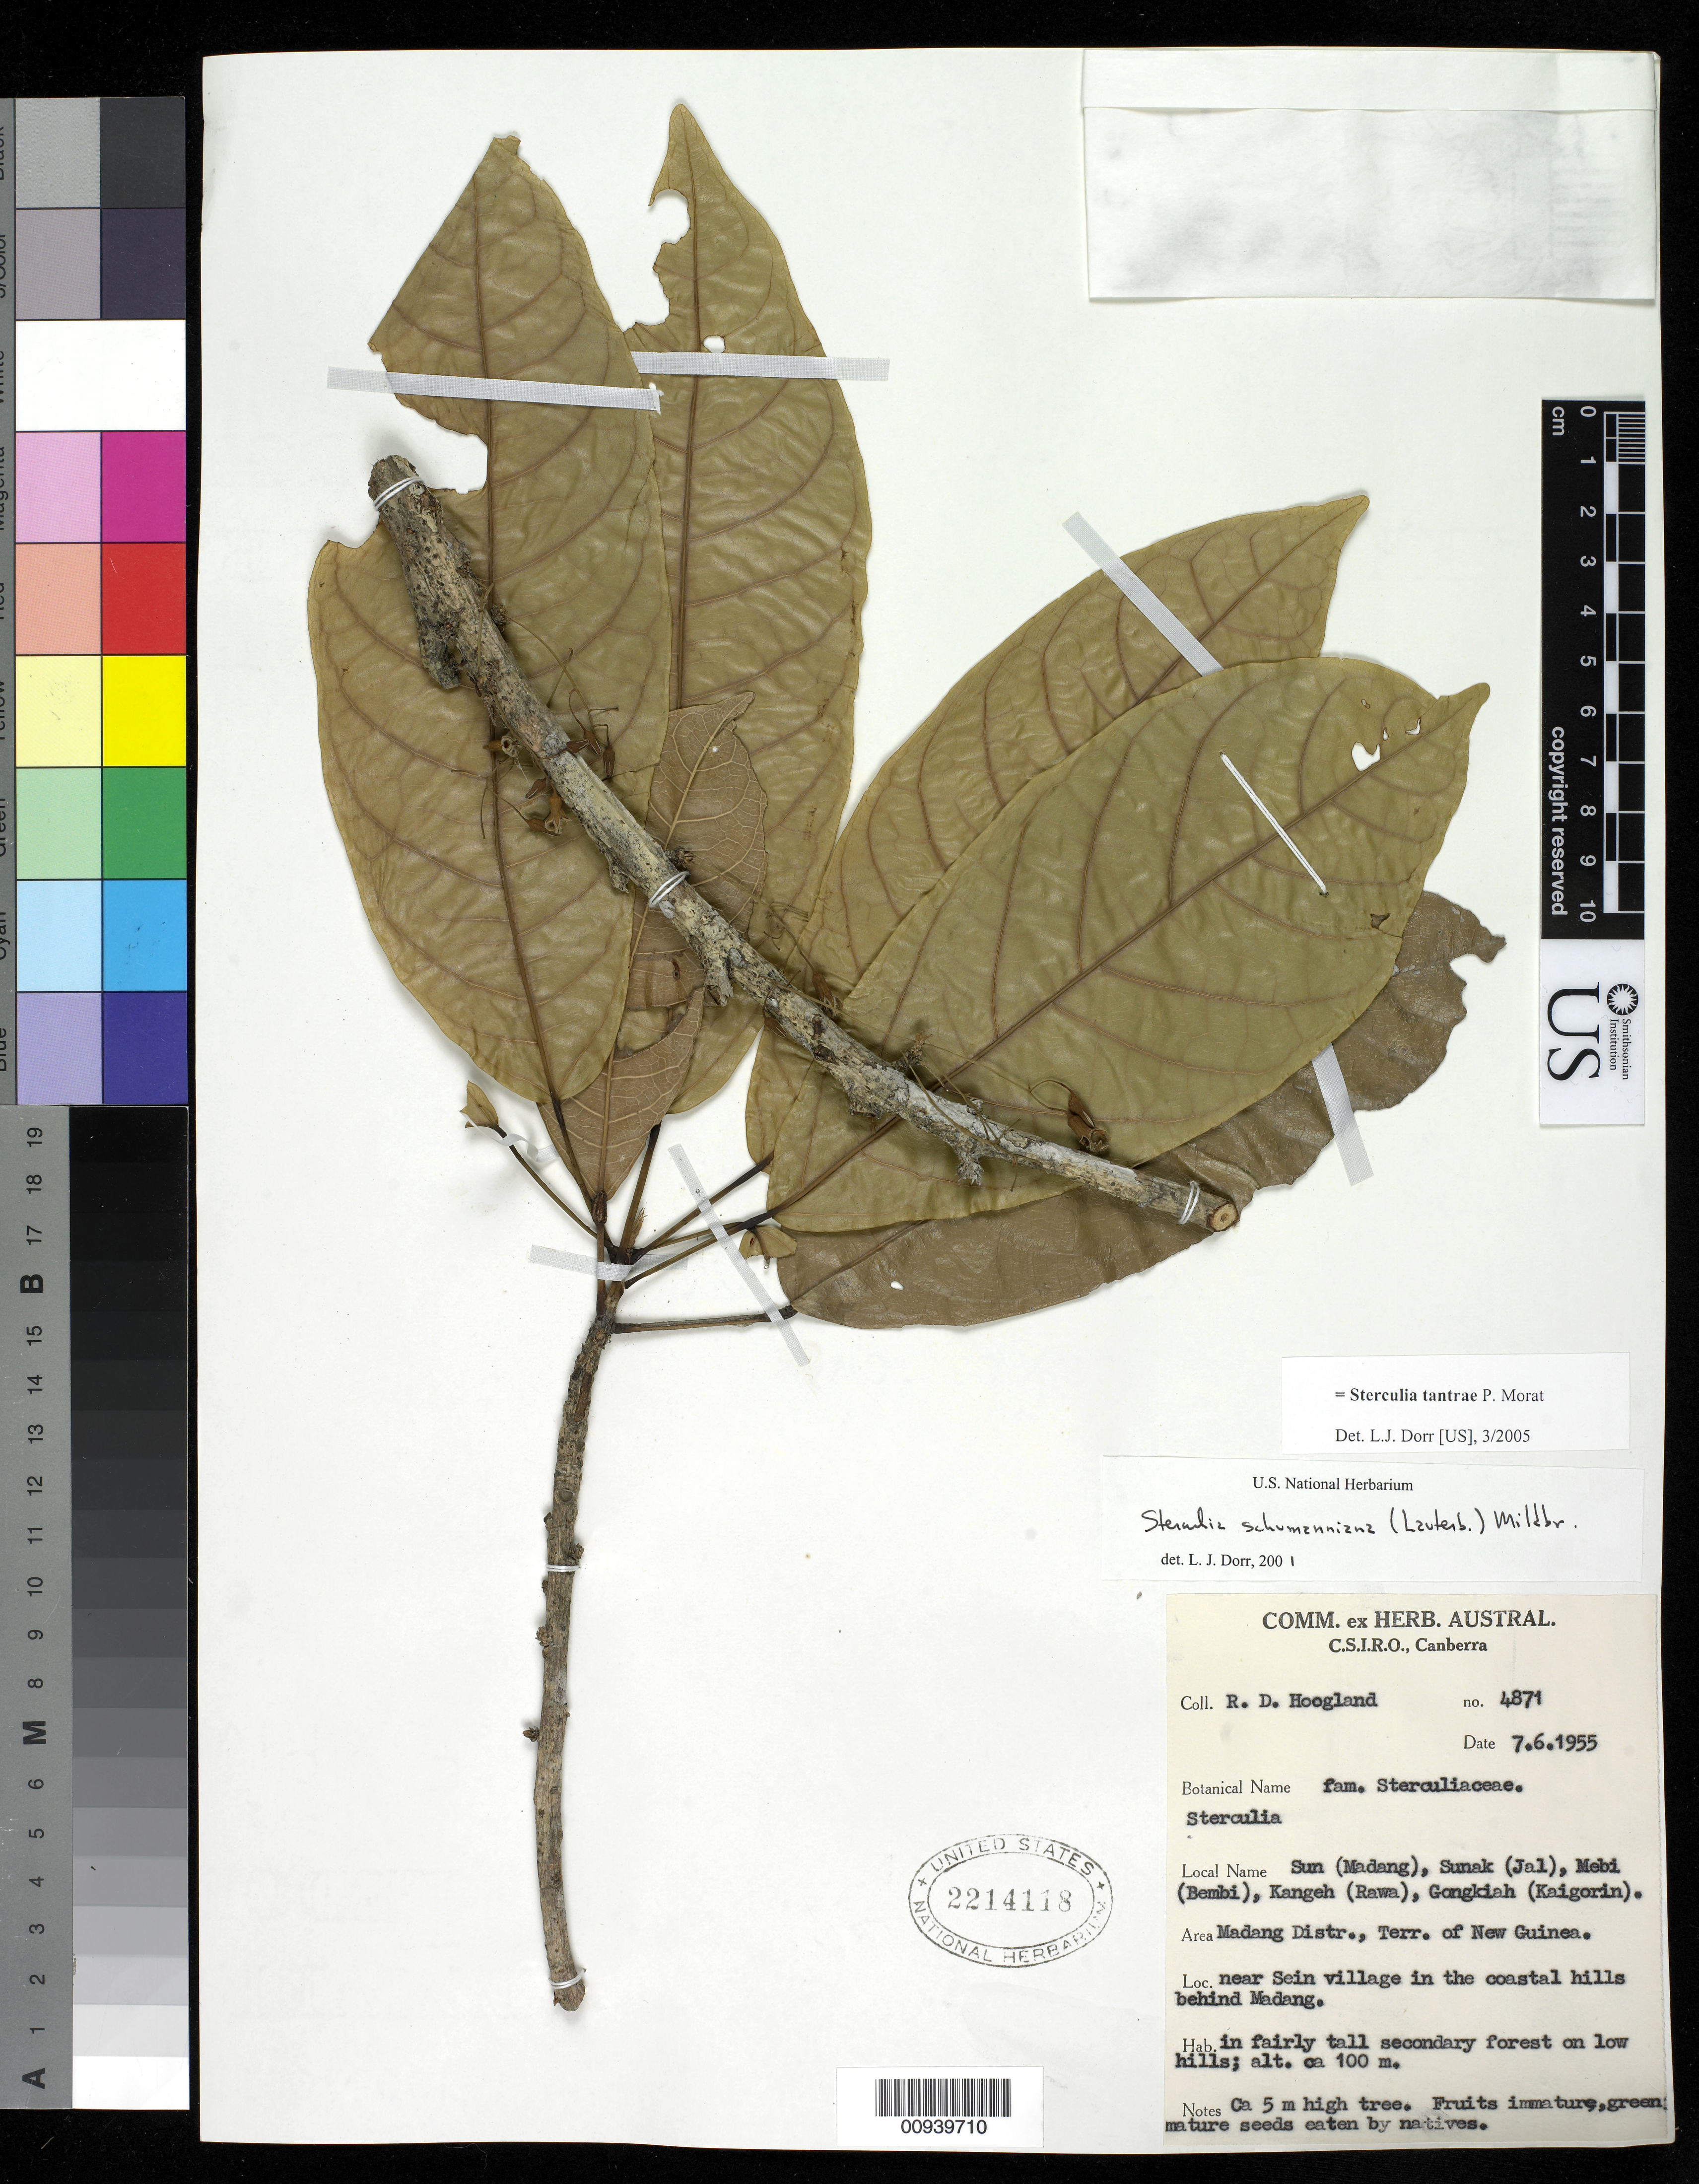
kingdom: Plantae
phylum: Tracheophyta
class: Magnoliopsida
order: Malvales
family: Malvaceae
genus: Sterculia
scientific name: Sterculia tantrae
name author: Morat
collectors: R. D. Hoogland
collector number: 4871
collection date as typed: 07 Jun 1955 or 06 Jul 1955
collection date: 1955-06-07 or 1955-07-06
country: Papua New Guinea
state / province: Madang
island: New Guinea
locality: Madang Dist., near Sein village in the coastal hills behind Madang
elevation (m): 100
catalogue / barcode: US 2214118